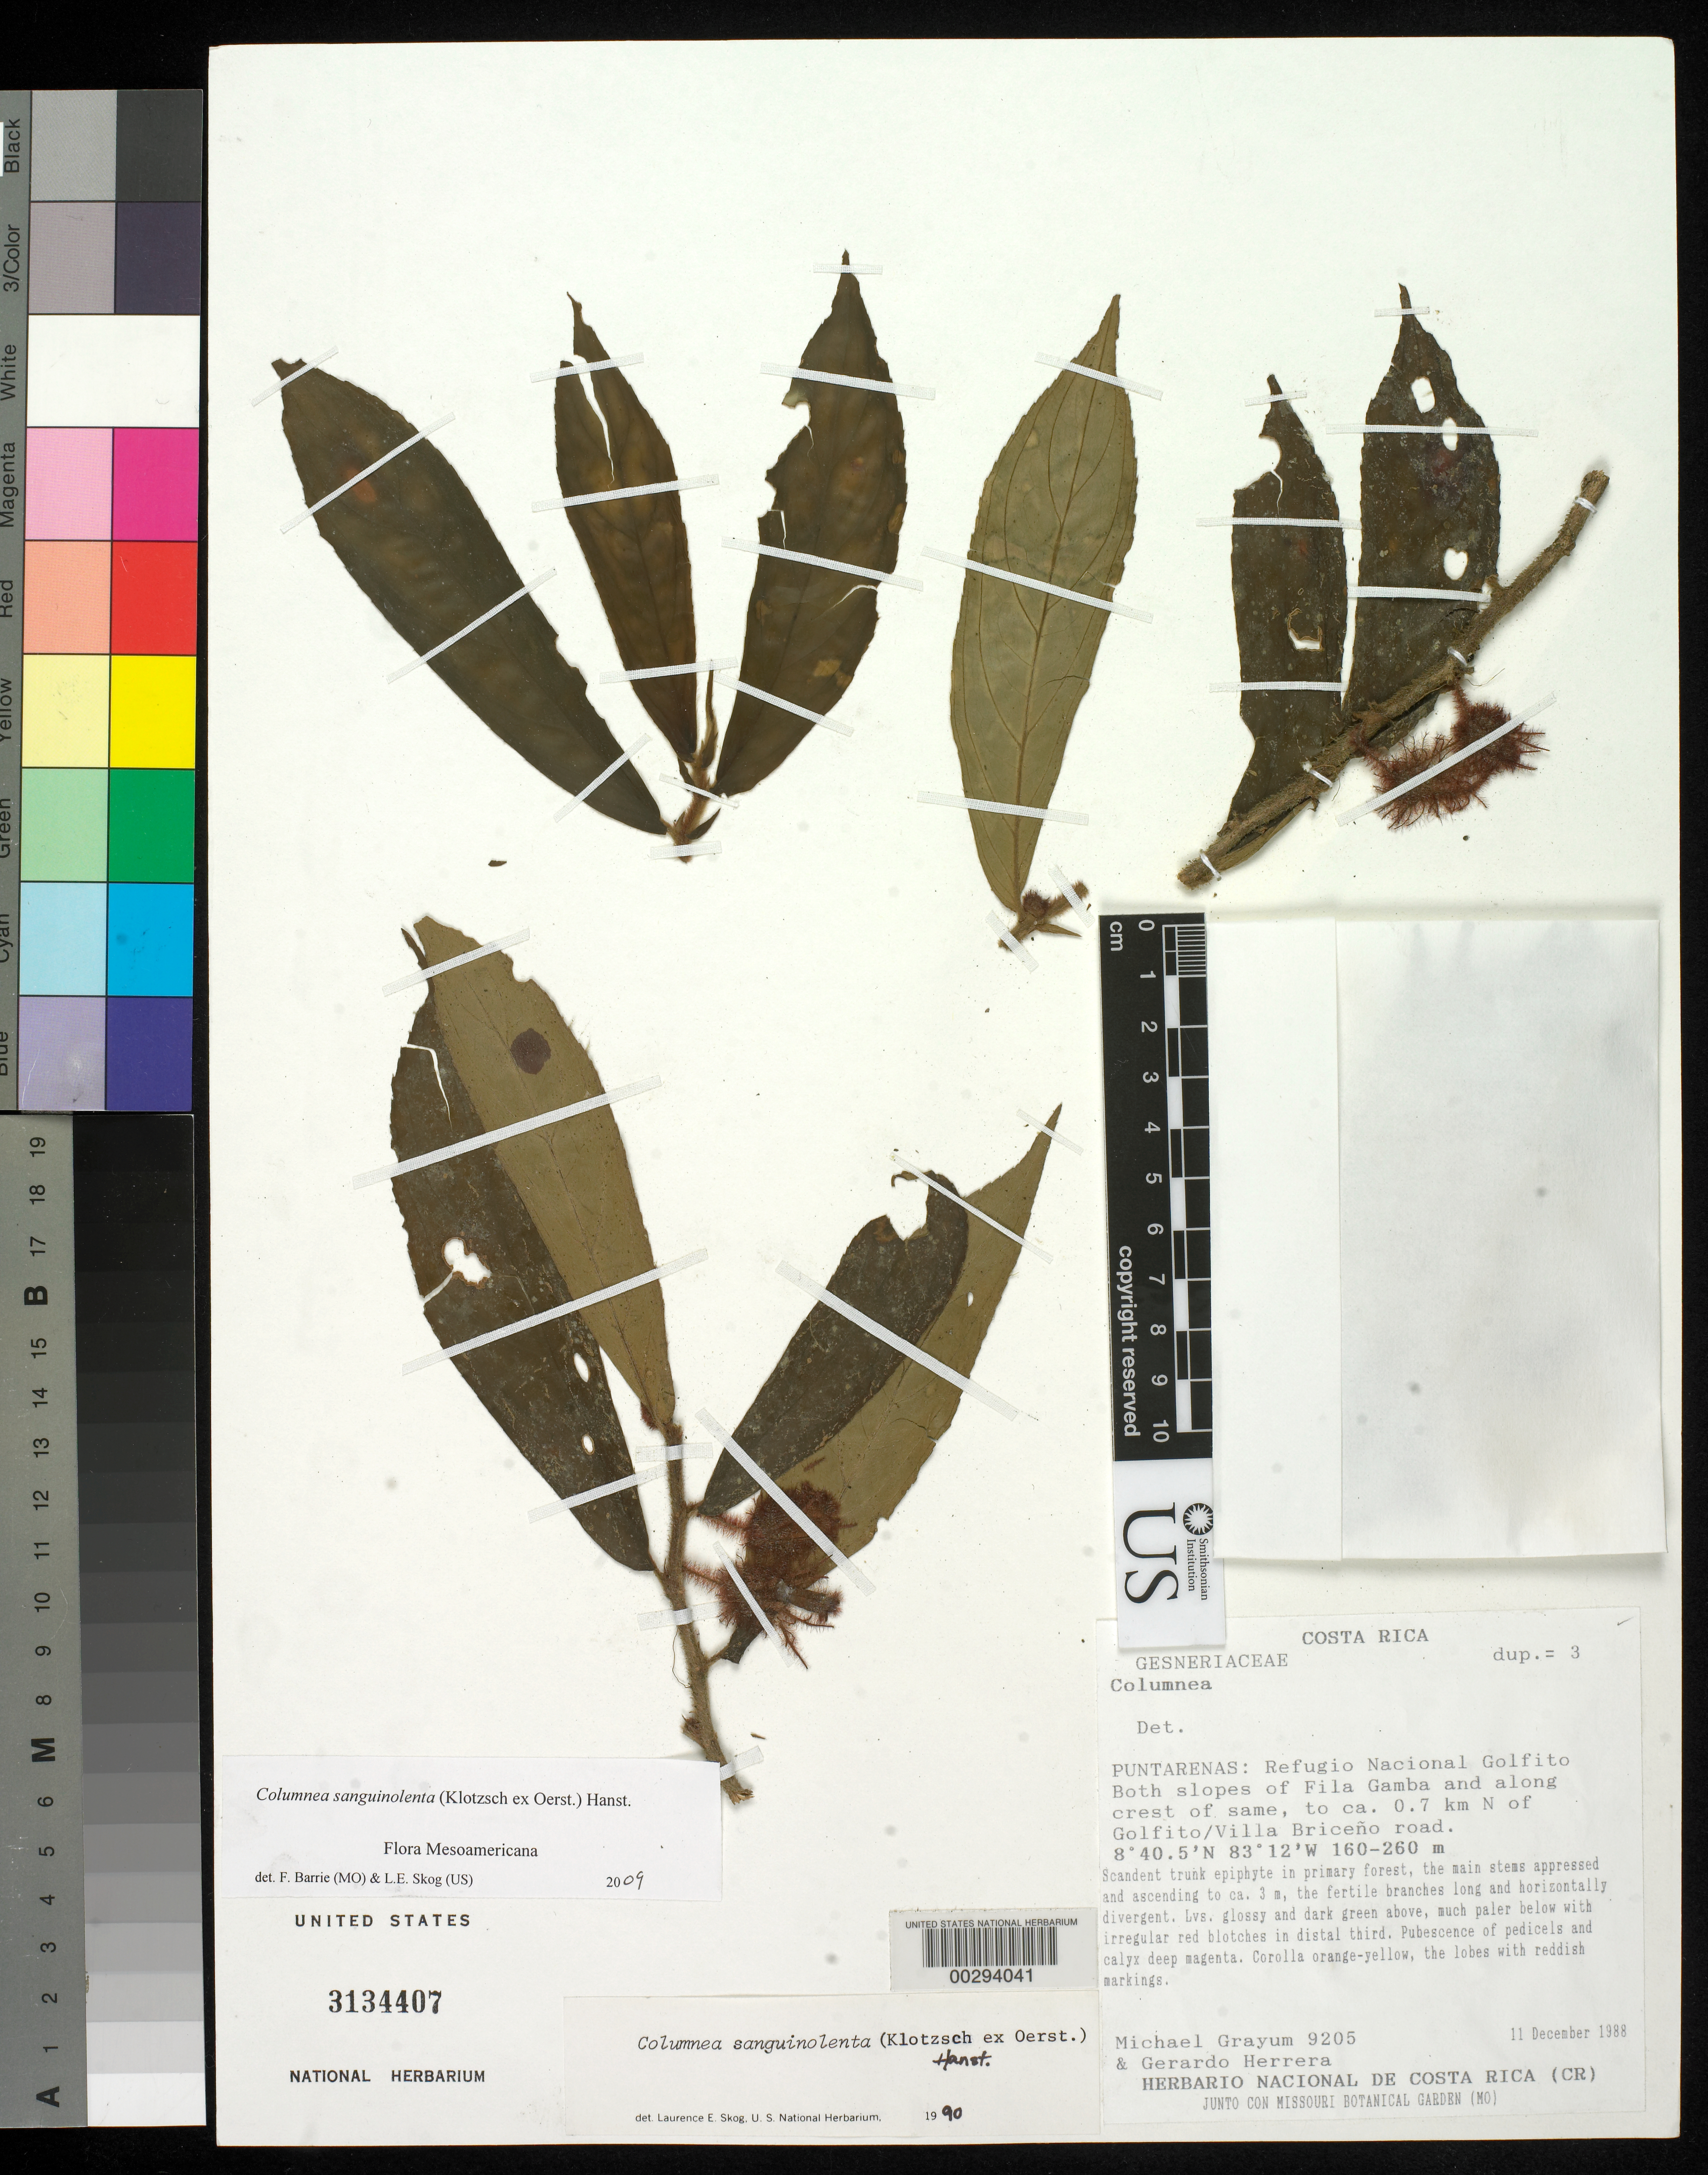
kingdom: Plantae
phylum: Tracheophyta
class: Magnoliopsida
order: Lamiales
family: Gesneriaceae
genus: Columnea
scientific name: Columnea sanguinolenta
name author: (Klotzsch ex Oerst.) Hanst.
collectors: M. H. Grayum & G. Herrera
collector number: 9205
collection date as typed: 11 Dec 1988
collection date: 1988-12-11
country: Costa Rica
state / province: Puntarenas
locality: Refugio Nacional Golfito, both slopes of Fila Gamba and along crest of same, to ca 7km N of Golfito/Villa Briceno road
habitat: Primary forest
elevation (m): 160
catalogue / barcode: US 3134407